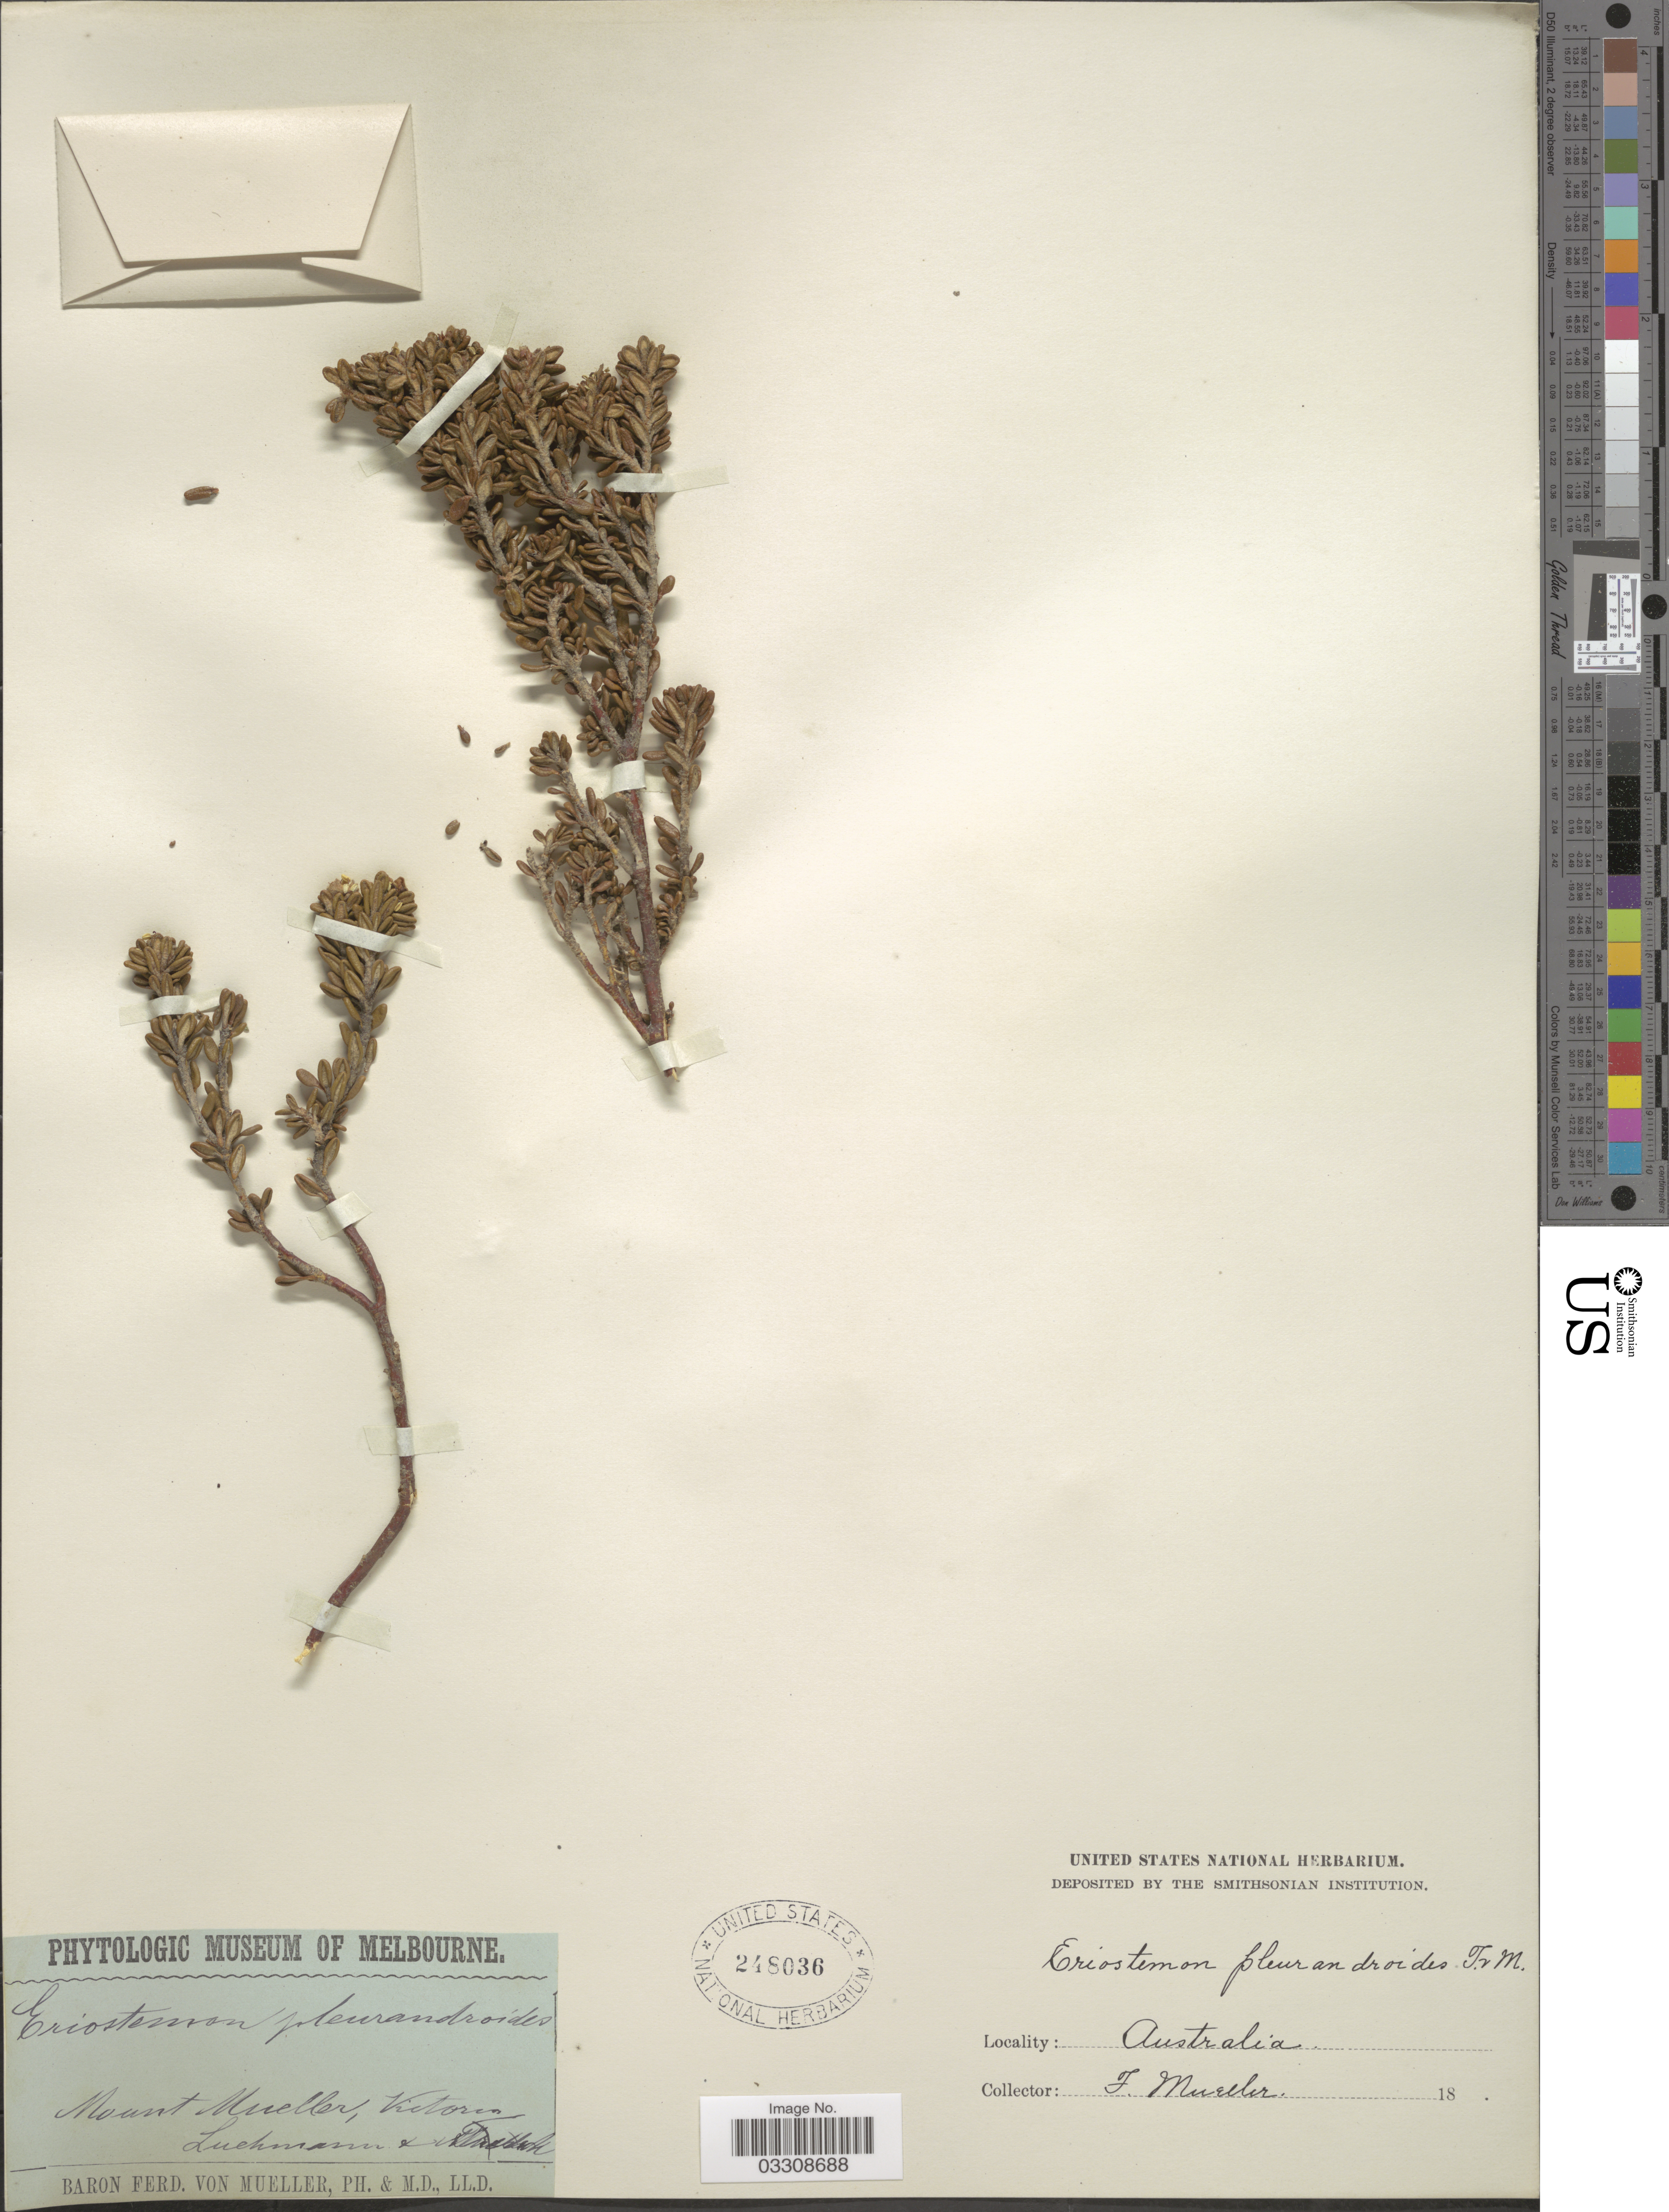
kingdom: Plantae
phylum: Tracheophyta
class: Magnoliopsida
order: Sapindales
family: Rutaceae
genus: Eriostemon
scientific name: Eriostemon pleurandroides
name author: F. Muell.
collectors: F. Mueller & Luchmann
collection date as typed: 18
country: Australia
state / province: Victoria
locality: Mount Mueller, Victoria.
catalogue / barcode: US 248036